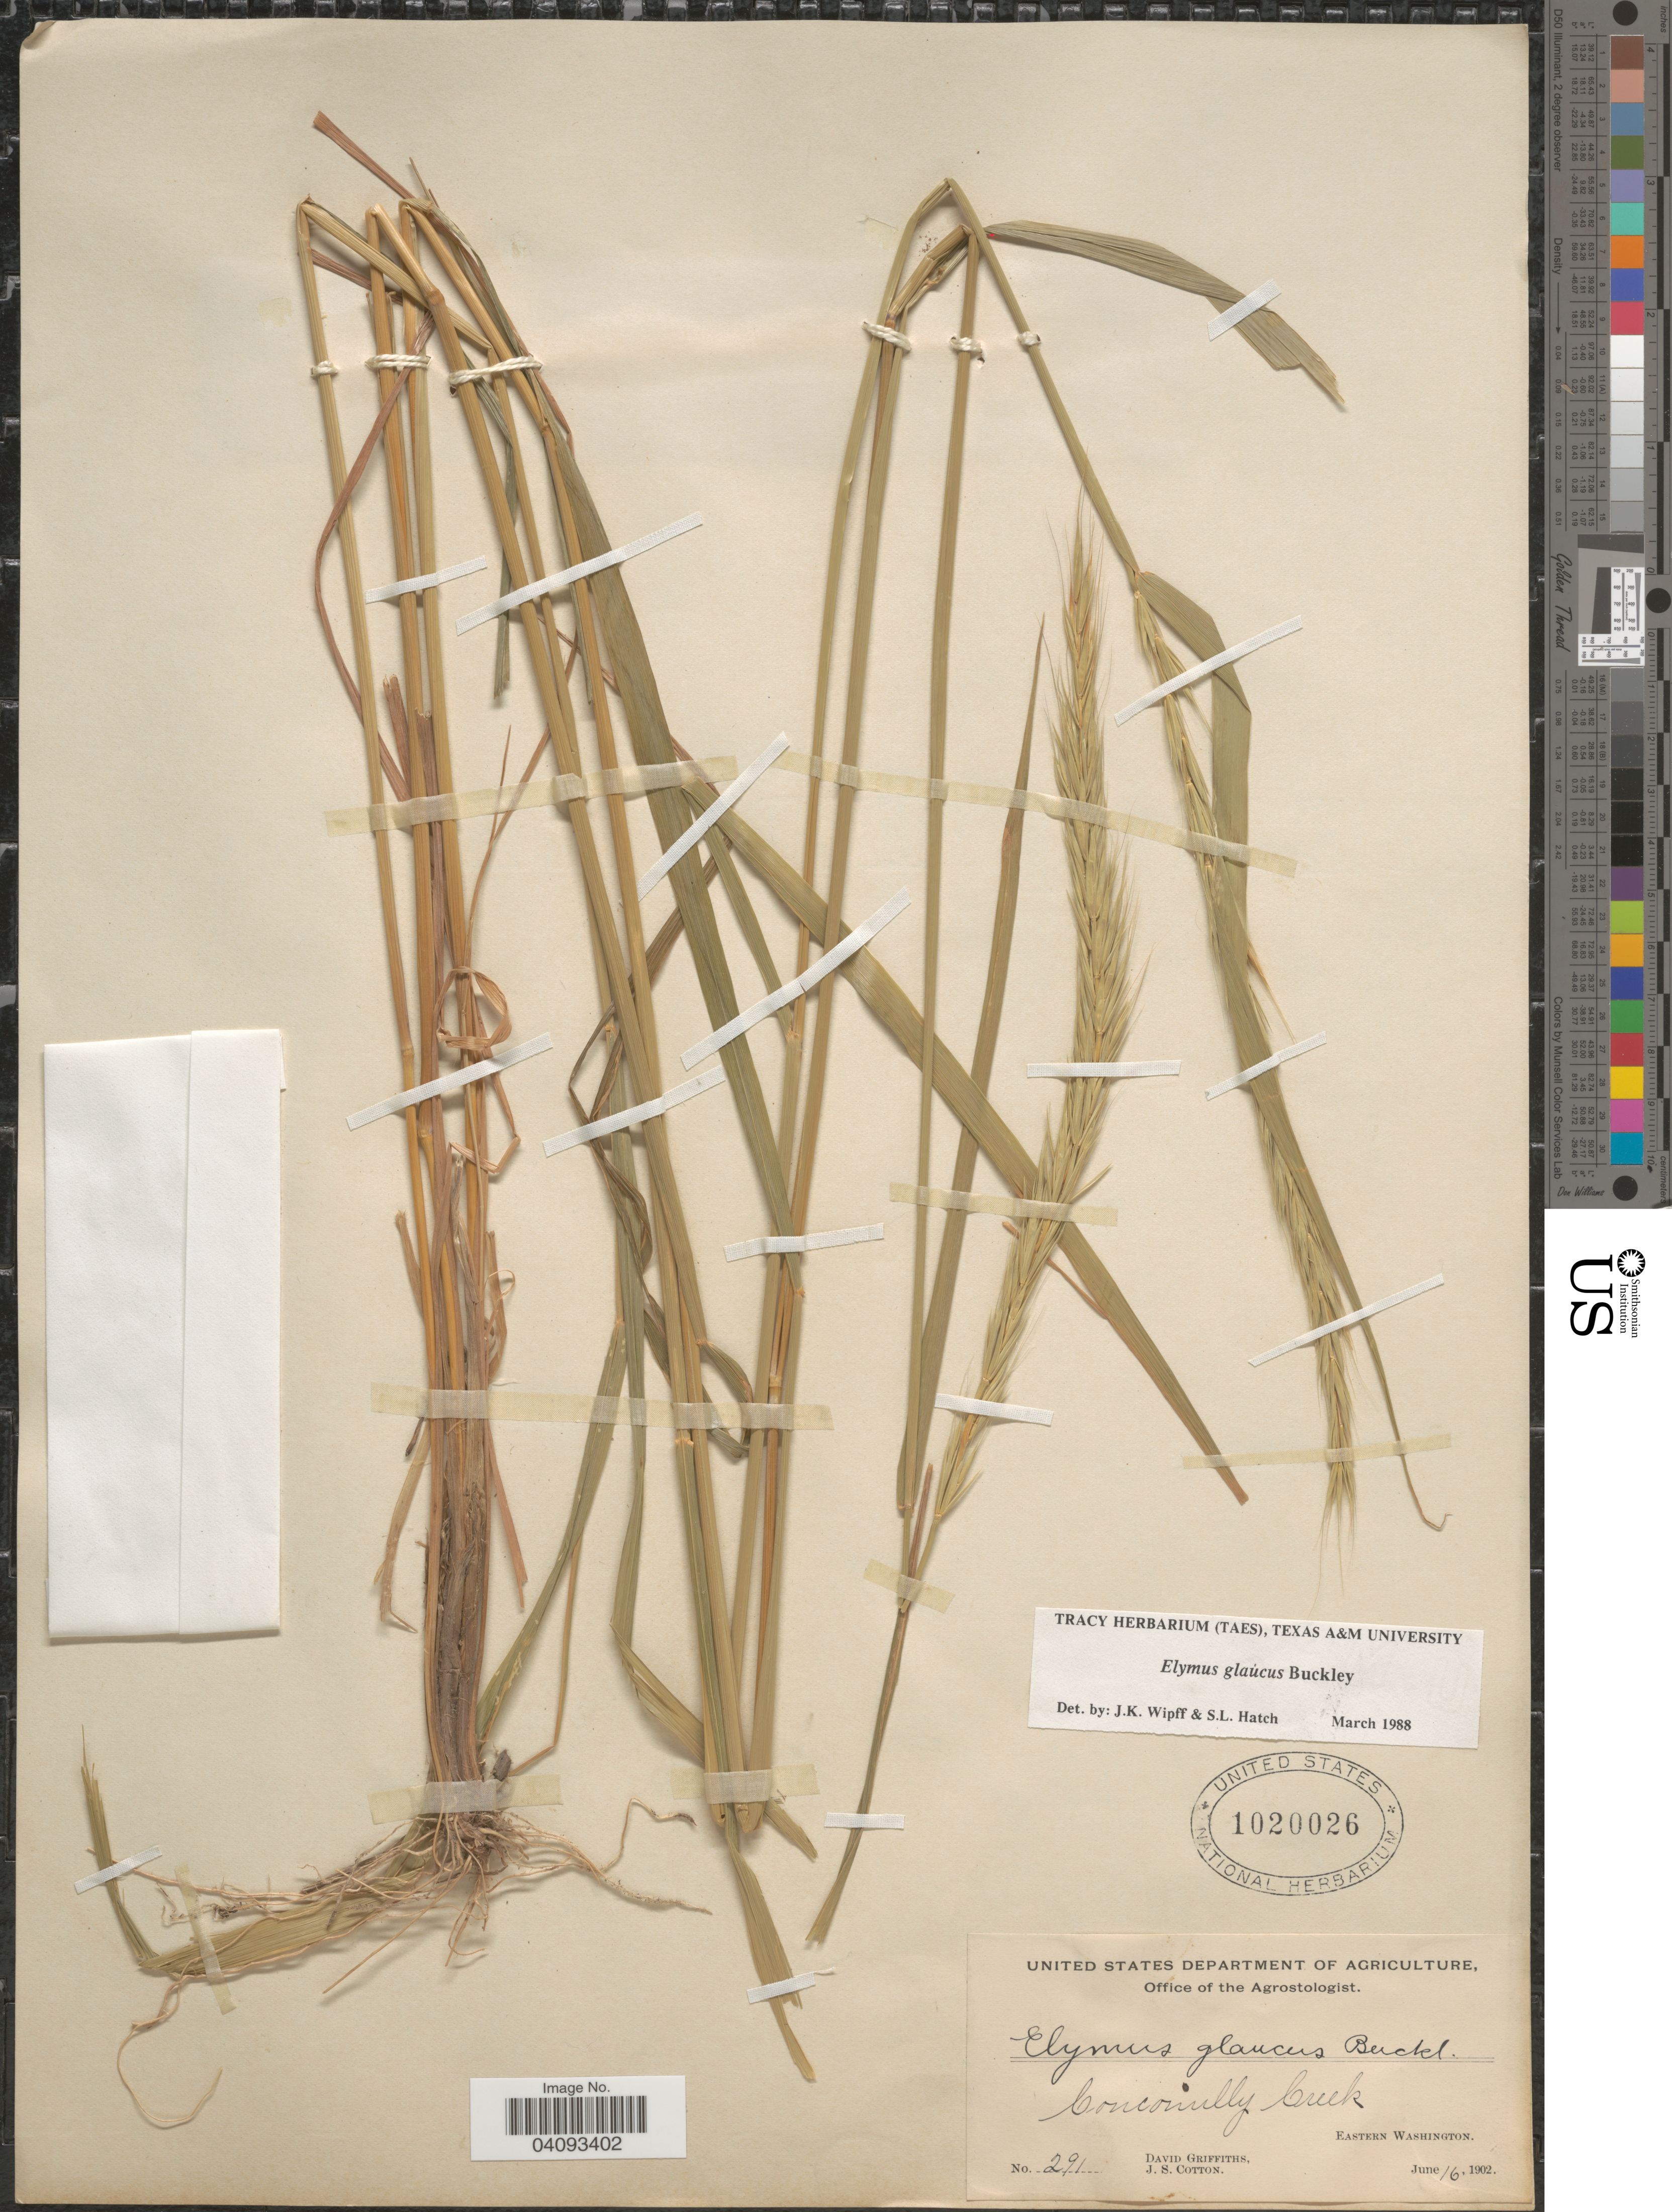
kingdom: Plantae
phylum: Tracheophyta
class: Liliopsida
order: Poales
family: Poaceae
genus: Elymus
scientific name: Elymus glaucus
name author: Buckley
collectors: D. Griffiths & J. S. Cotton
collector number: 291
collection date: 1902-06-16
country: United States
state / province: Washington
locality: Conconully Creek. Eastern Washington.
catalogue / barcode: US 1020026